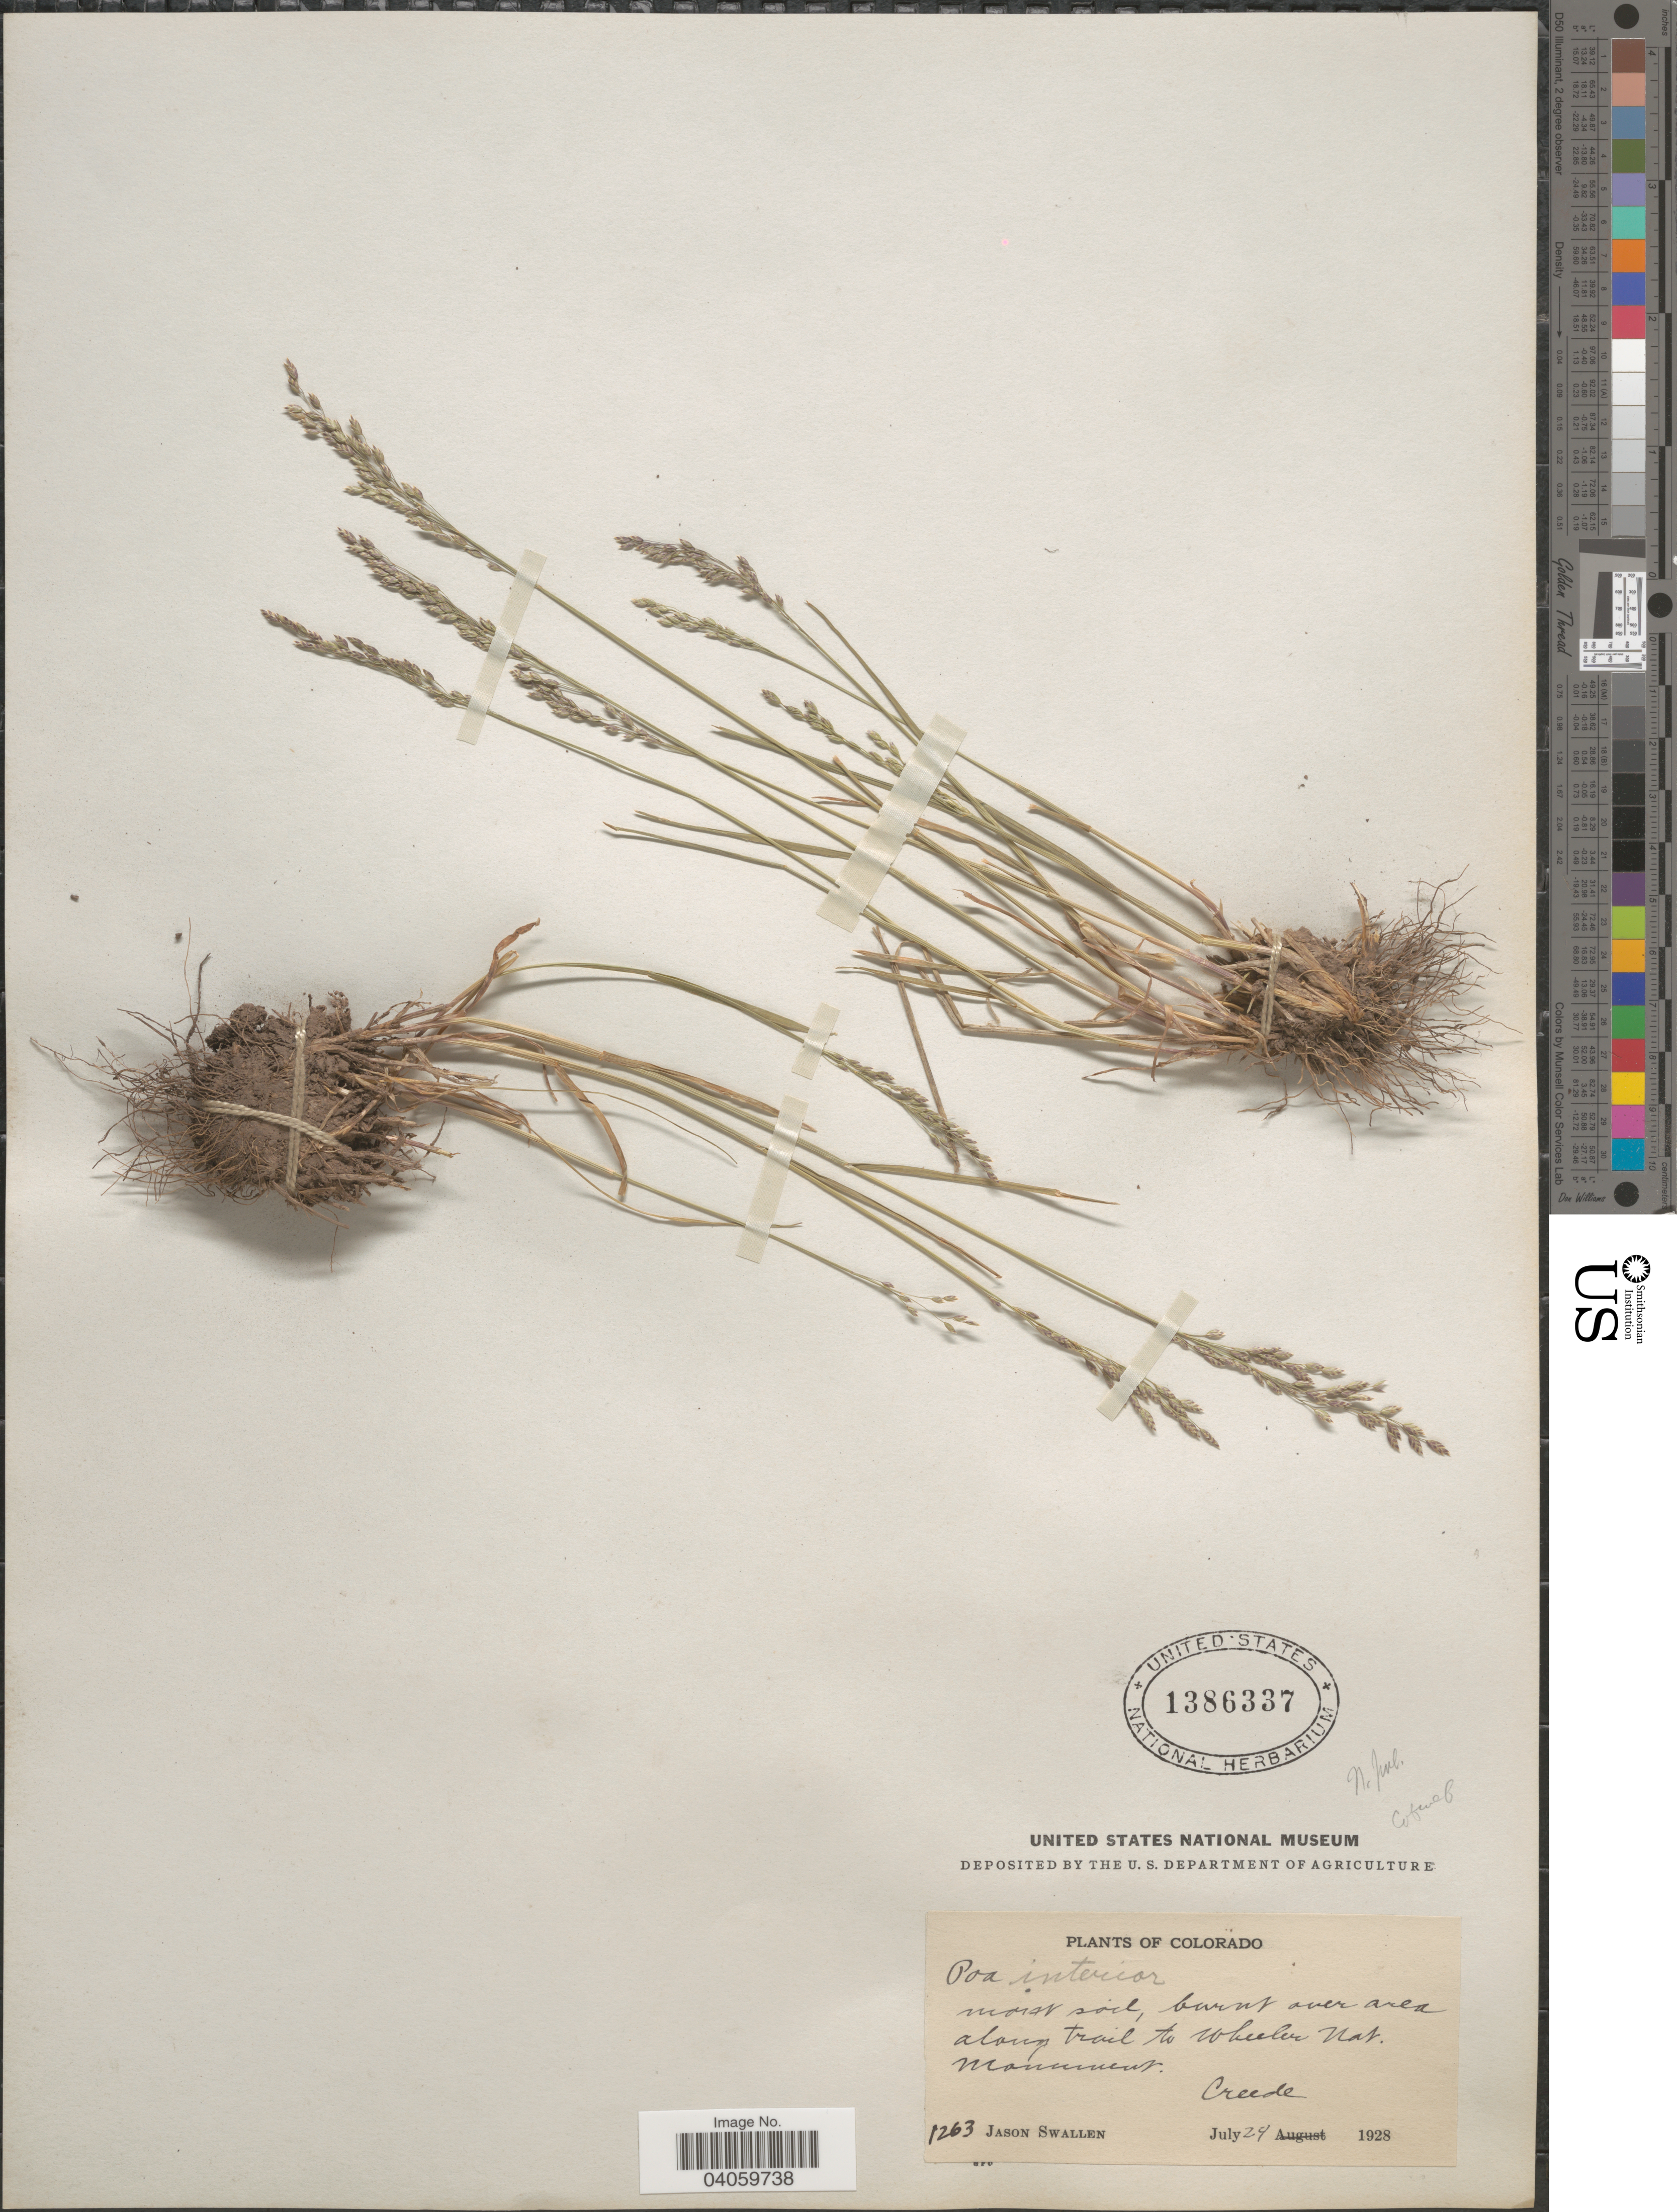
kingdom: Plantae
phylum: Tracheophyta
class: Liliopsida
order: Poales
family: Poaceae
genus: Poa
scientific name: Poa interior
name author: Rydb.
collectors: J. R. Swallen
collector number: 1263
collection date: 1928-07-29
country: United States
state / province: Colorado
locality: Moist soil, burnt over area along trail to Wheeler Nat. Monument. Creede.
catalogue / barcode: US 1386337